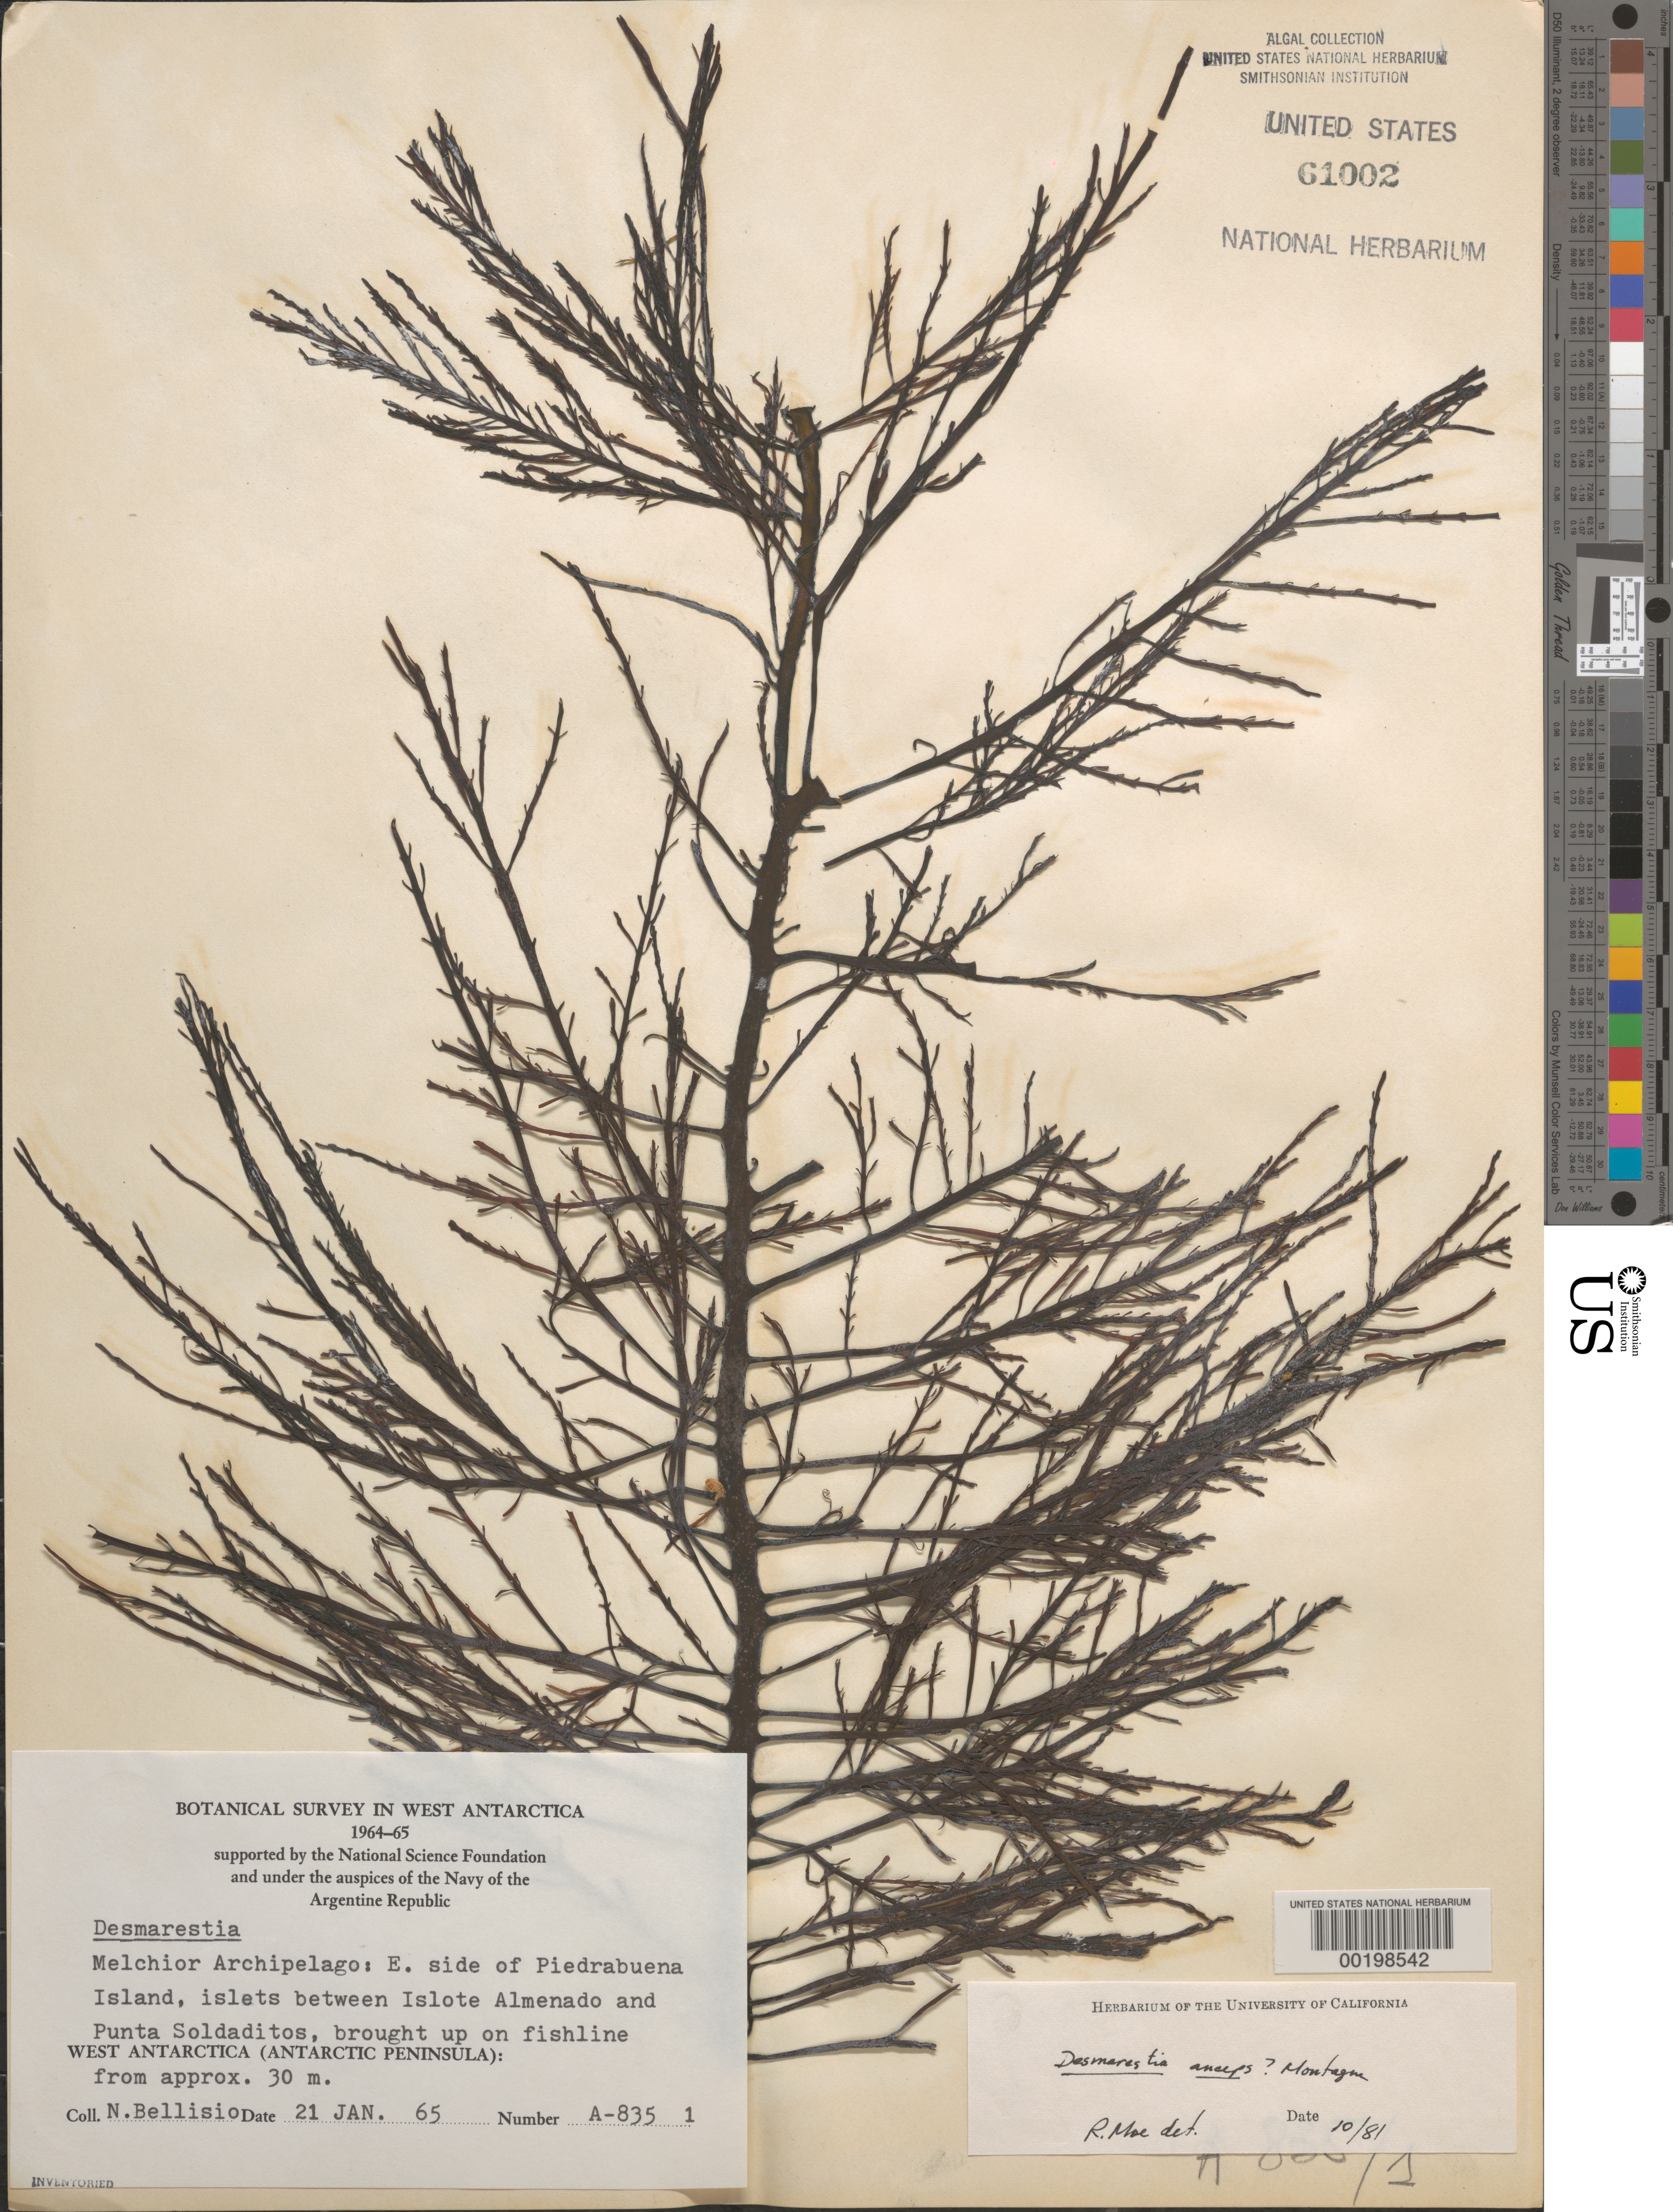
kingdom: Chromista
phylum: Ochrophyta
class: Phaeophyceae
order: Desmarestiales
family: Desmarestiaceae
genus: Desmarestia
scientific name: Desmarestia anceps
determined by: Moe, R. L.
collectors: N. Bellisio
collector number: A-835-1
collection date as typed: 21 Jan 1965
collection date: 1965-01-21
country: Antarctica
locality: Eta Island, islets between Islote Almenado & Punta Soladitos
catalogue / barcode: US 61002